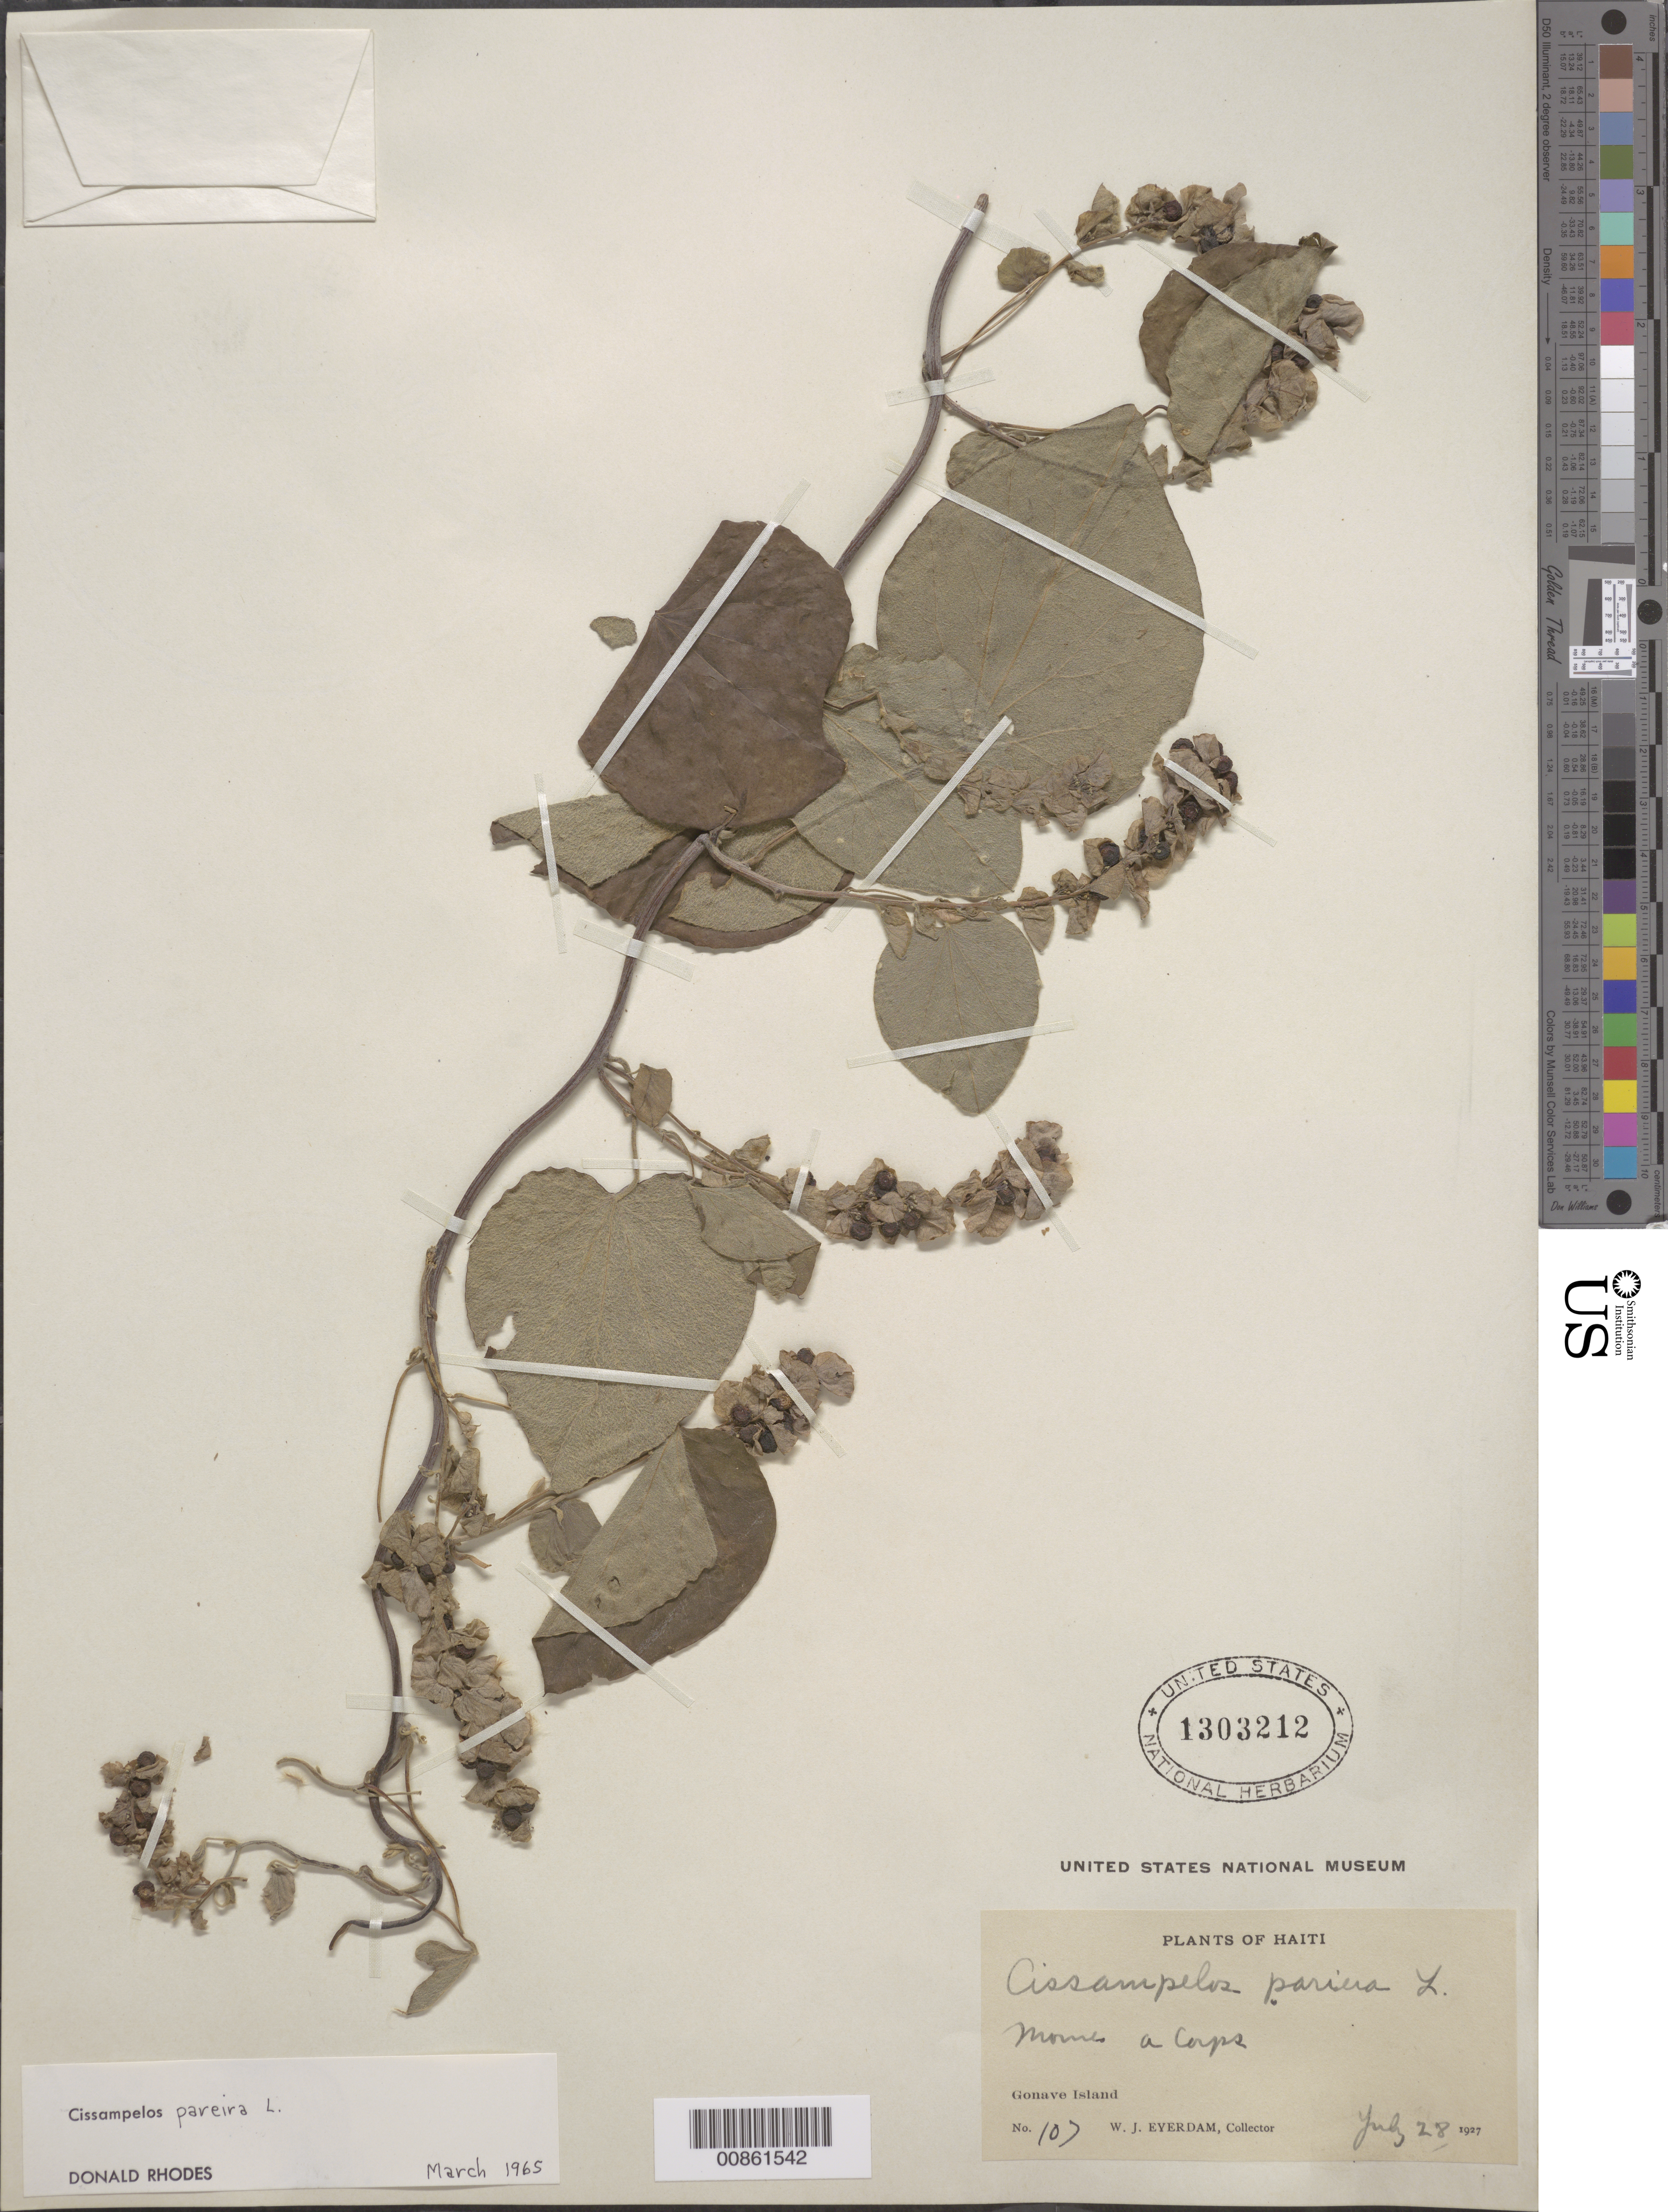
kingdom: Plantae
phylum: Tracheophyta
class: Magnoliopsida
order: Ranunculales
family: Menispermaceae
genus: Cissampelos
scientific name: Cissampelos pareira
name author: L.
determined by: Rhodes, D.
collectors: W. J. Eyerdam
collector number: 107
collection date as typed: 28 Jul 1927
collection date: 1927-07-28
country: Haiti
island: Île de la Gonâve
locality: Gonave Island. Mornes a Corps.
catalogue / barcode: US 1303212